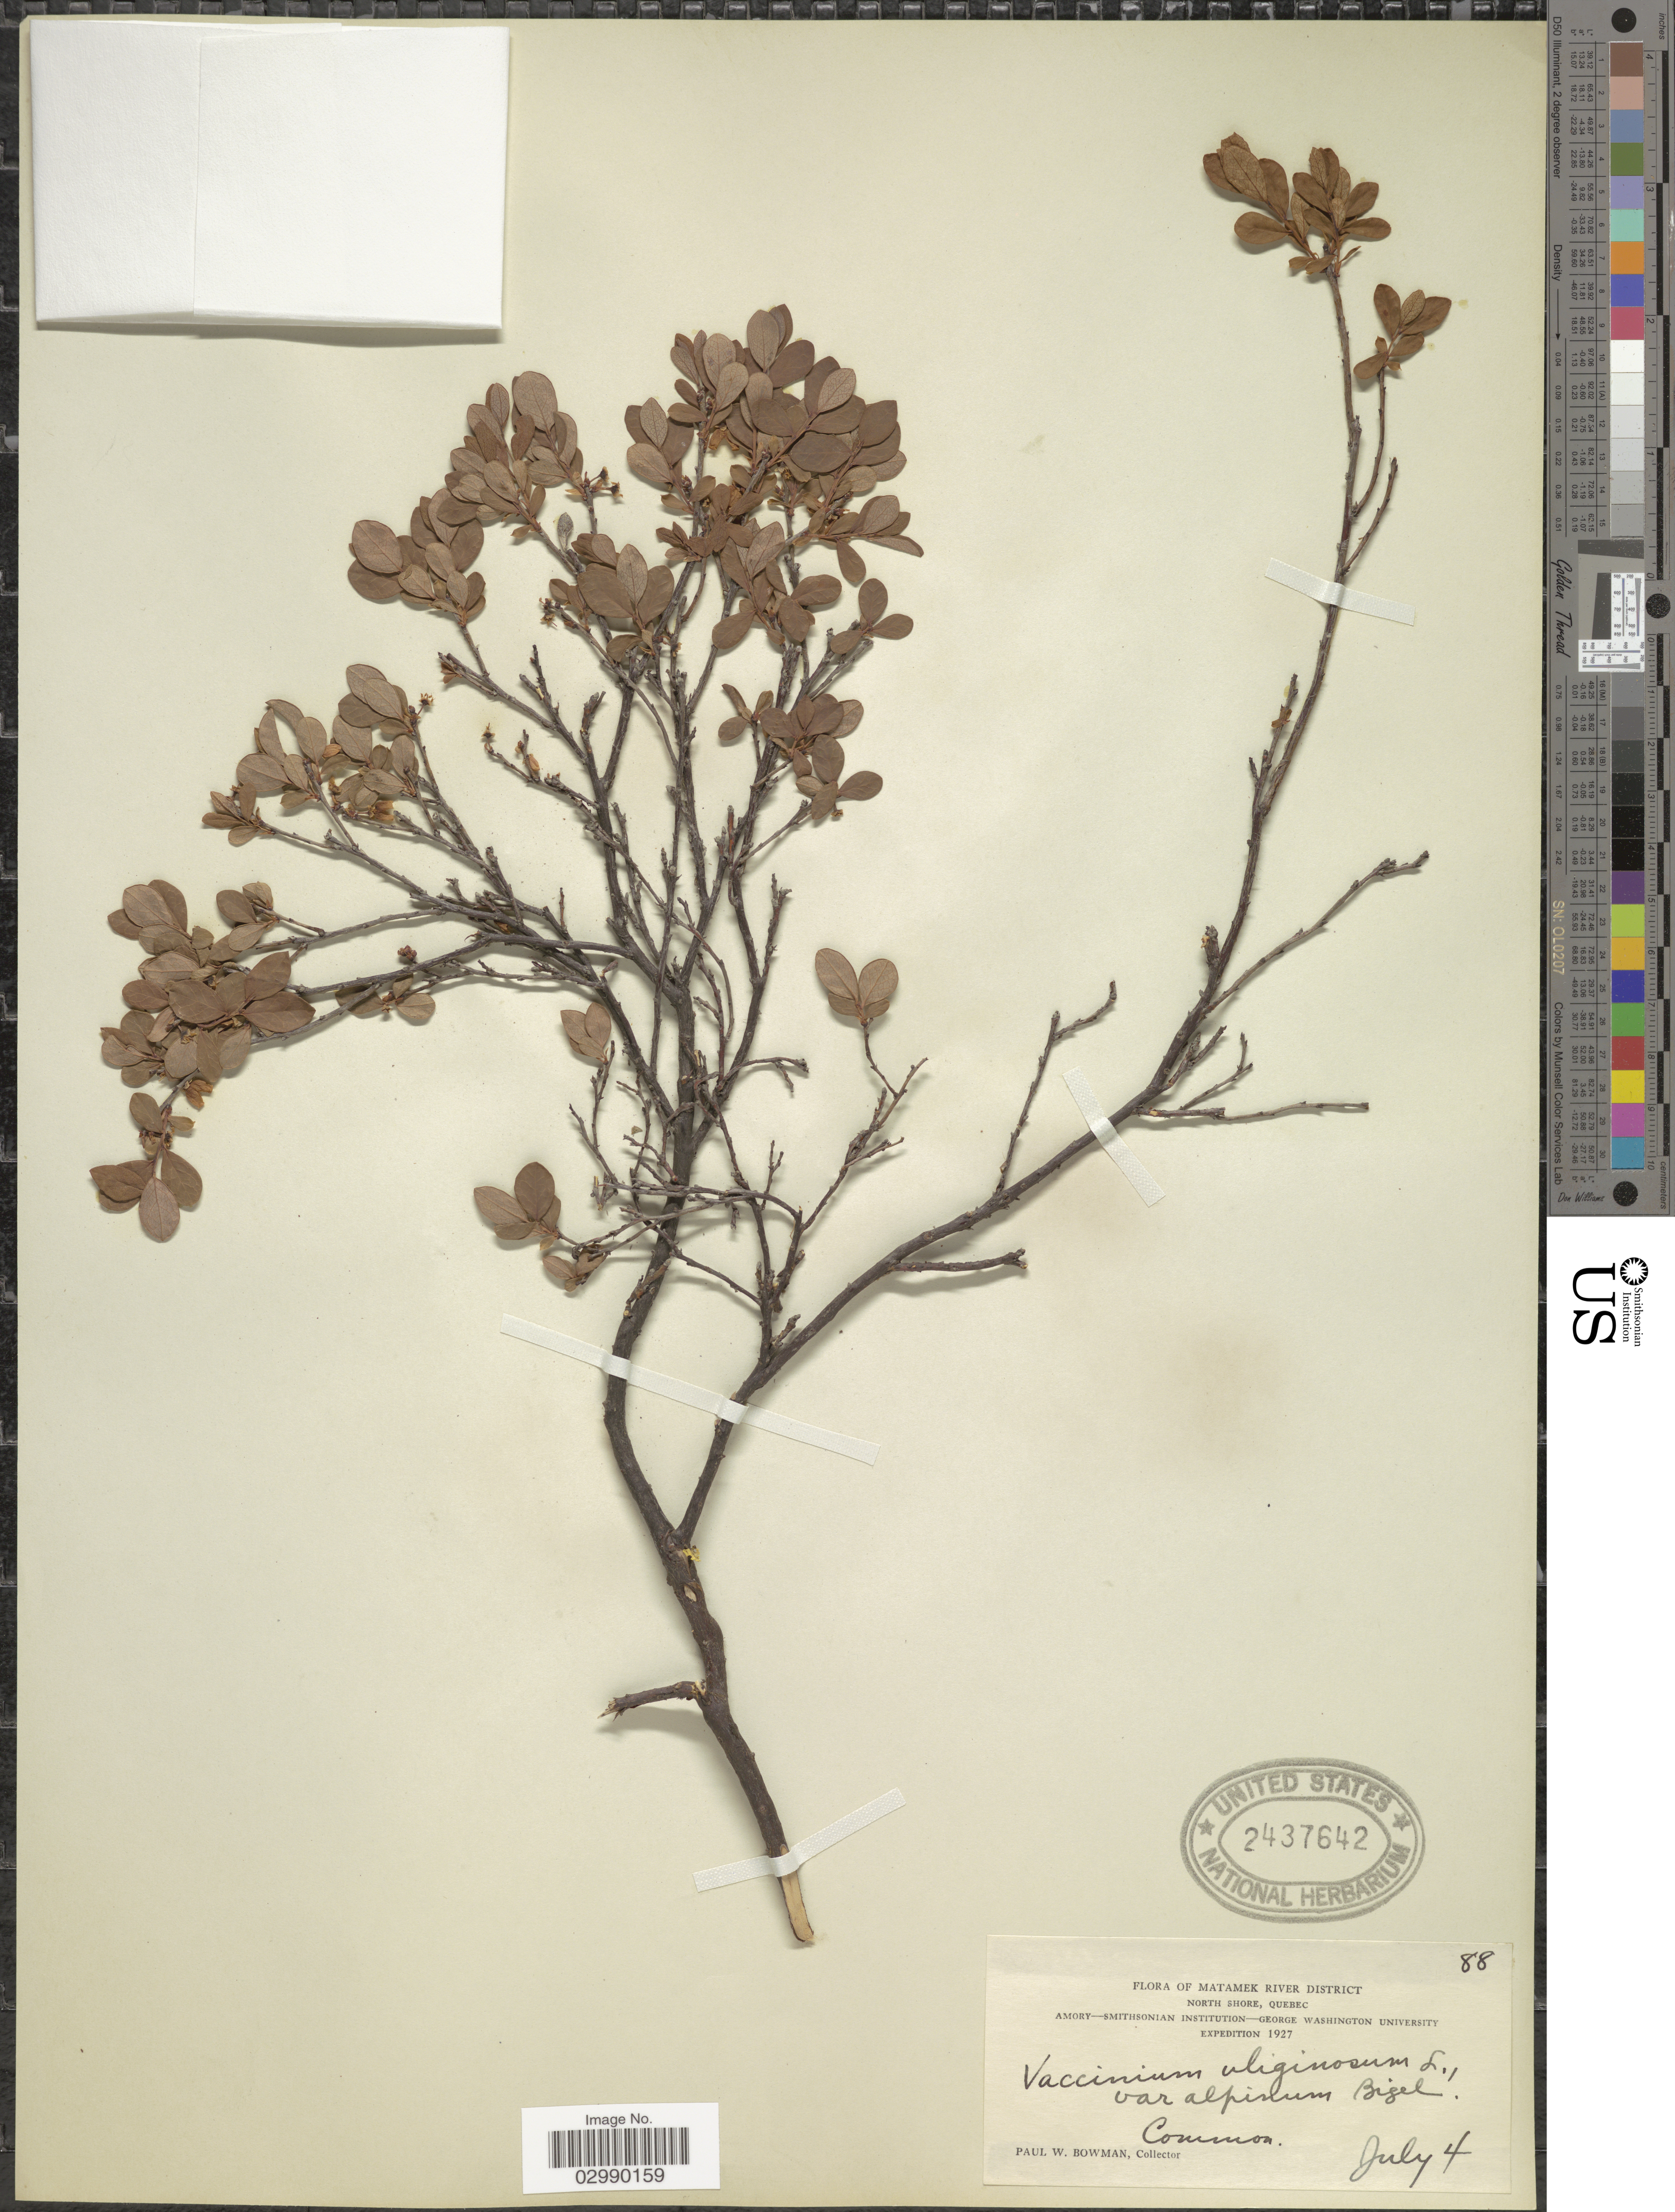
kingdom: Plantae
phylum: Tracheophyta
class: Magnoliopsida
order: Ericales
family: Ericaceae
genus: Vaccinium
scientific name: Vaccinium uliginosum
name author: L.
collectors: P. Bowman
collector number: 88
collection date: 1927-07-04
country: Canada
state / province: Quebec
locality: Matamek River District, North Shore.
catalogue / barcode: US 2437642